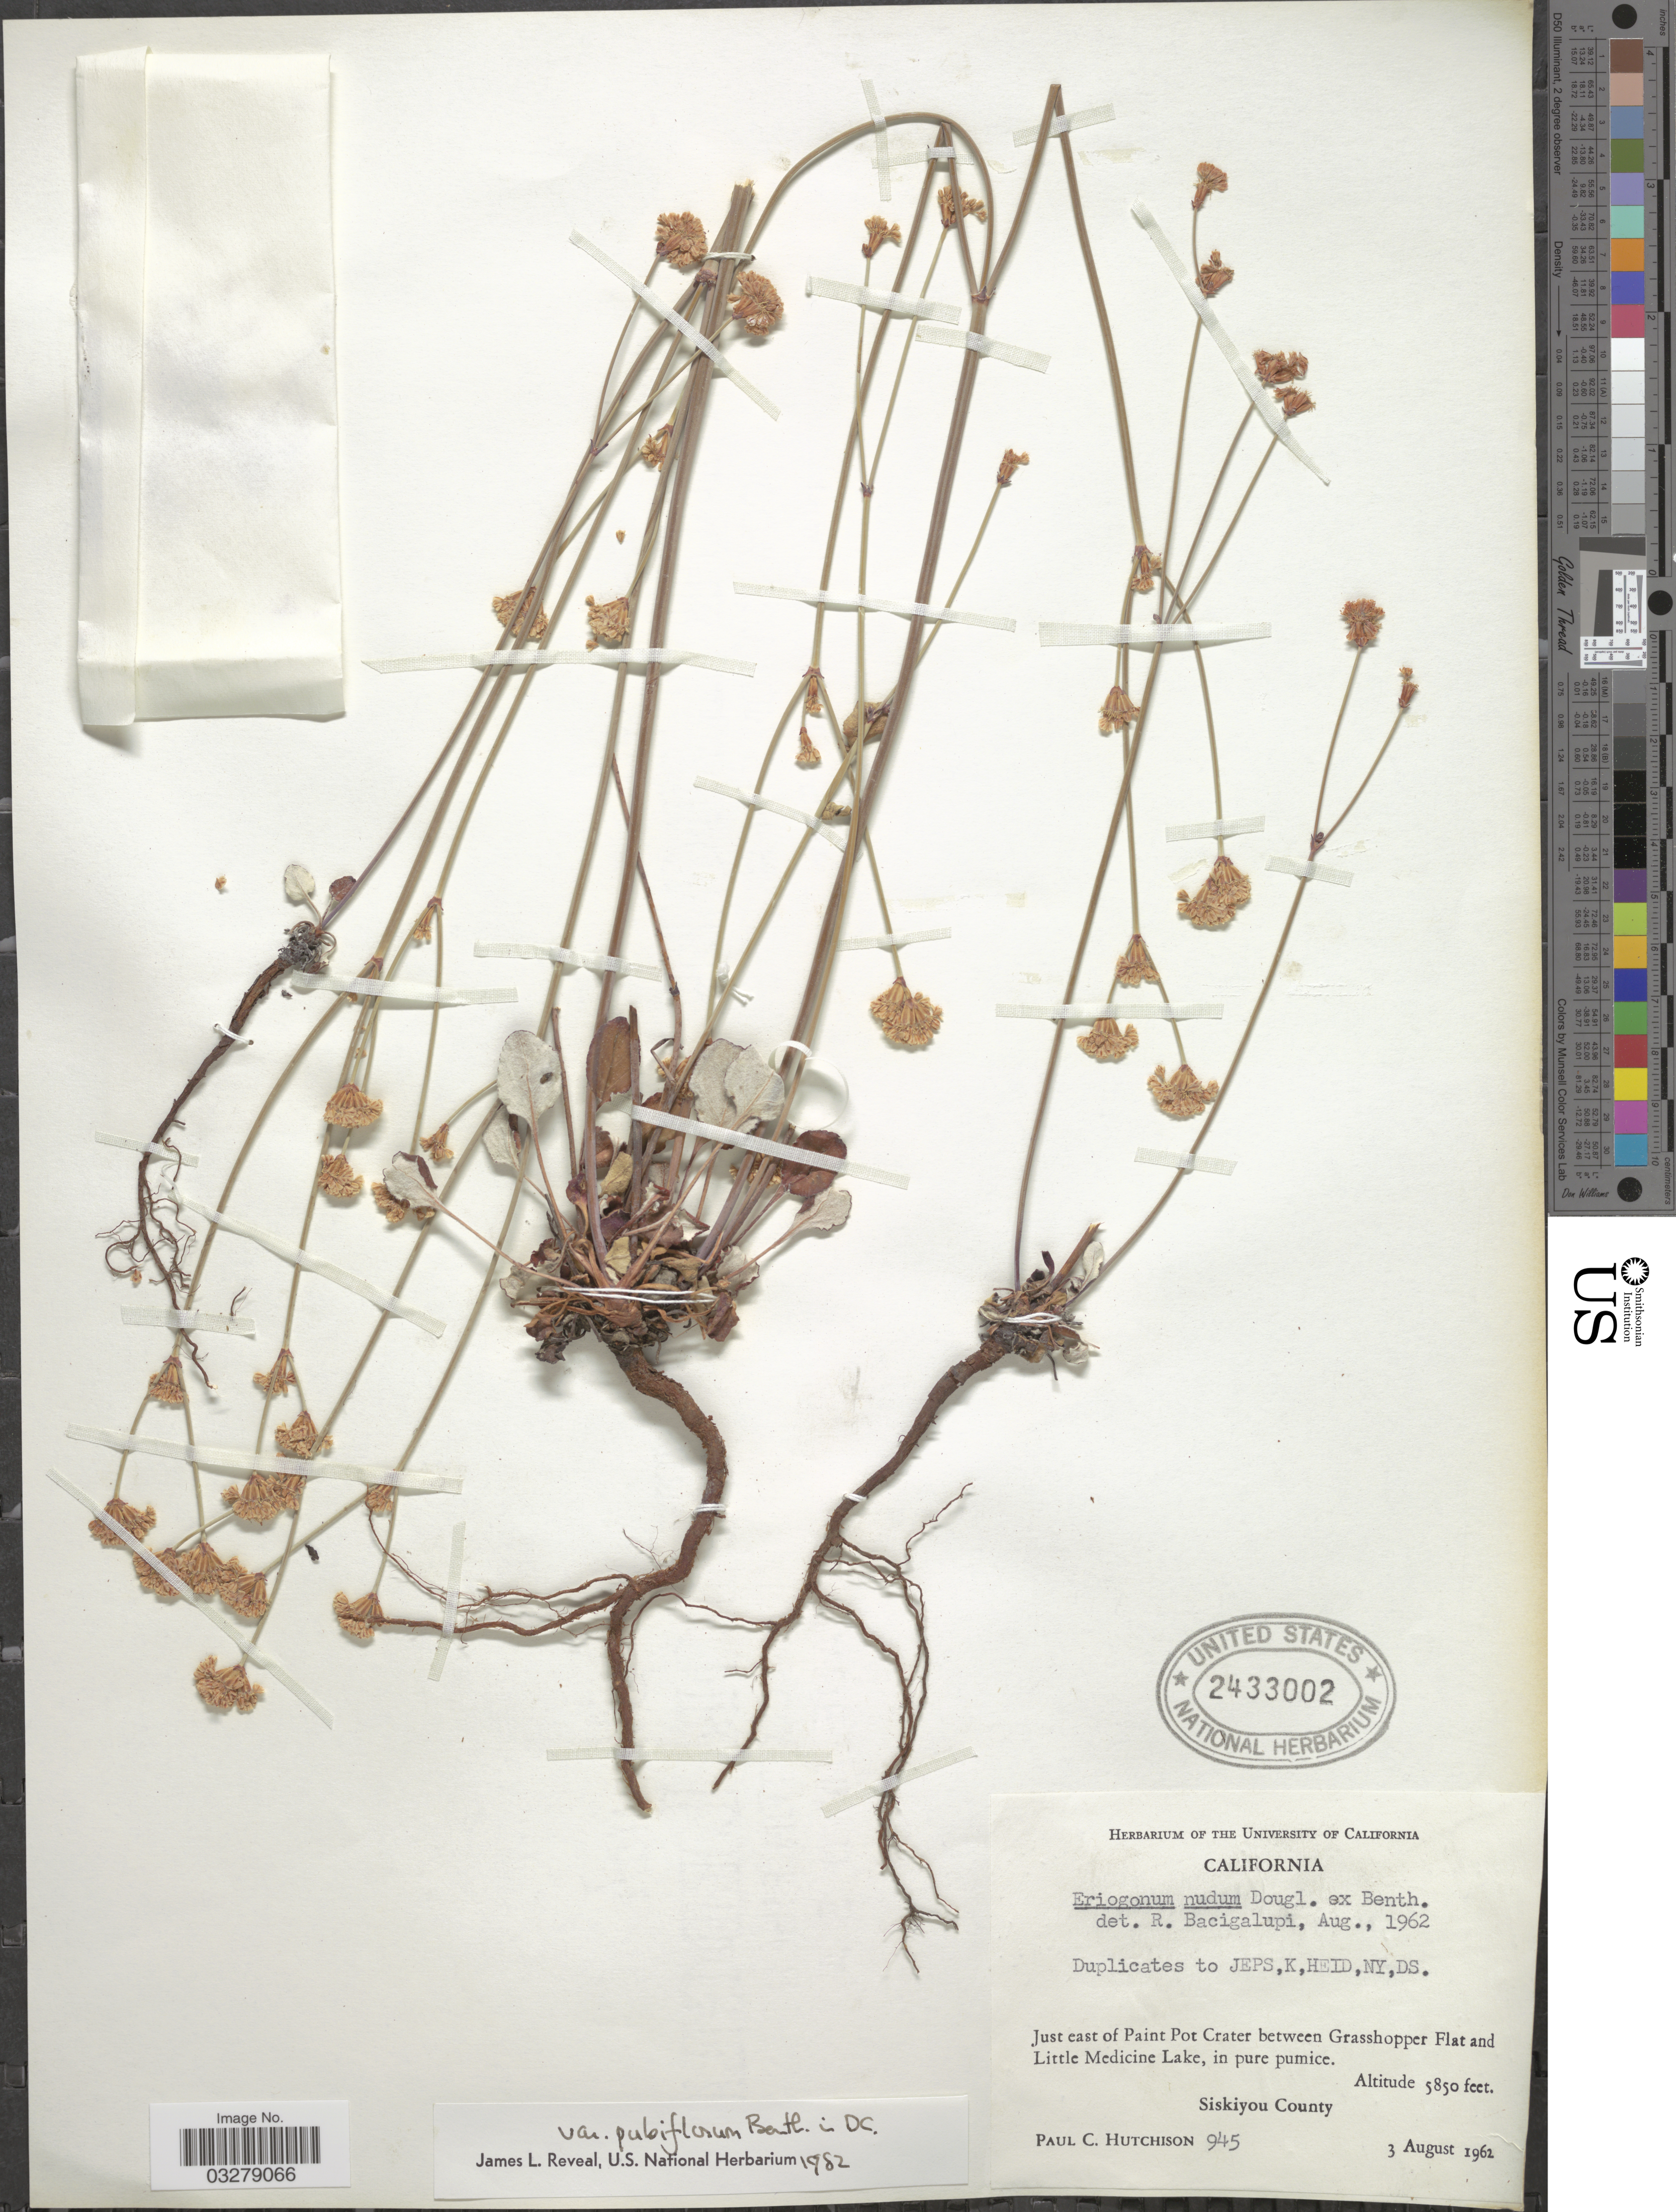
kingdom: Plantae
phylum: Tracheophyta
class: Magnoliopsida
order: Caryophyllales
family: Polygonaceae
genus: Eriogonum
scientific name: Eriogonum nudum var. pubiflorum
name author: Benth. in DC.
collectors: P. C. Hutchison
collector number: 945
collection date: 1962-08-03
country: United States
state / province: California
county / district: Siskiyou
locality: Just east of Paint Pot Crater between Grasshopper Flat and Little Medicine Lake, Siskiyou County.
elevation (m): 1783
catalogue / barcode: US 2433002